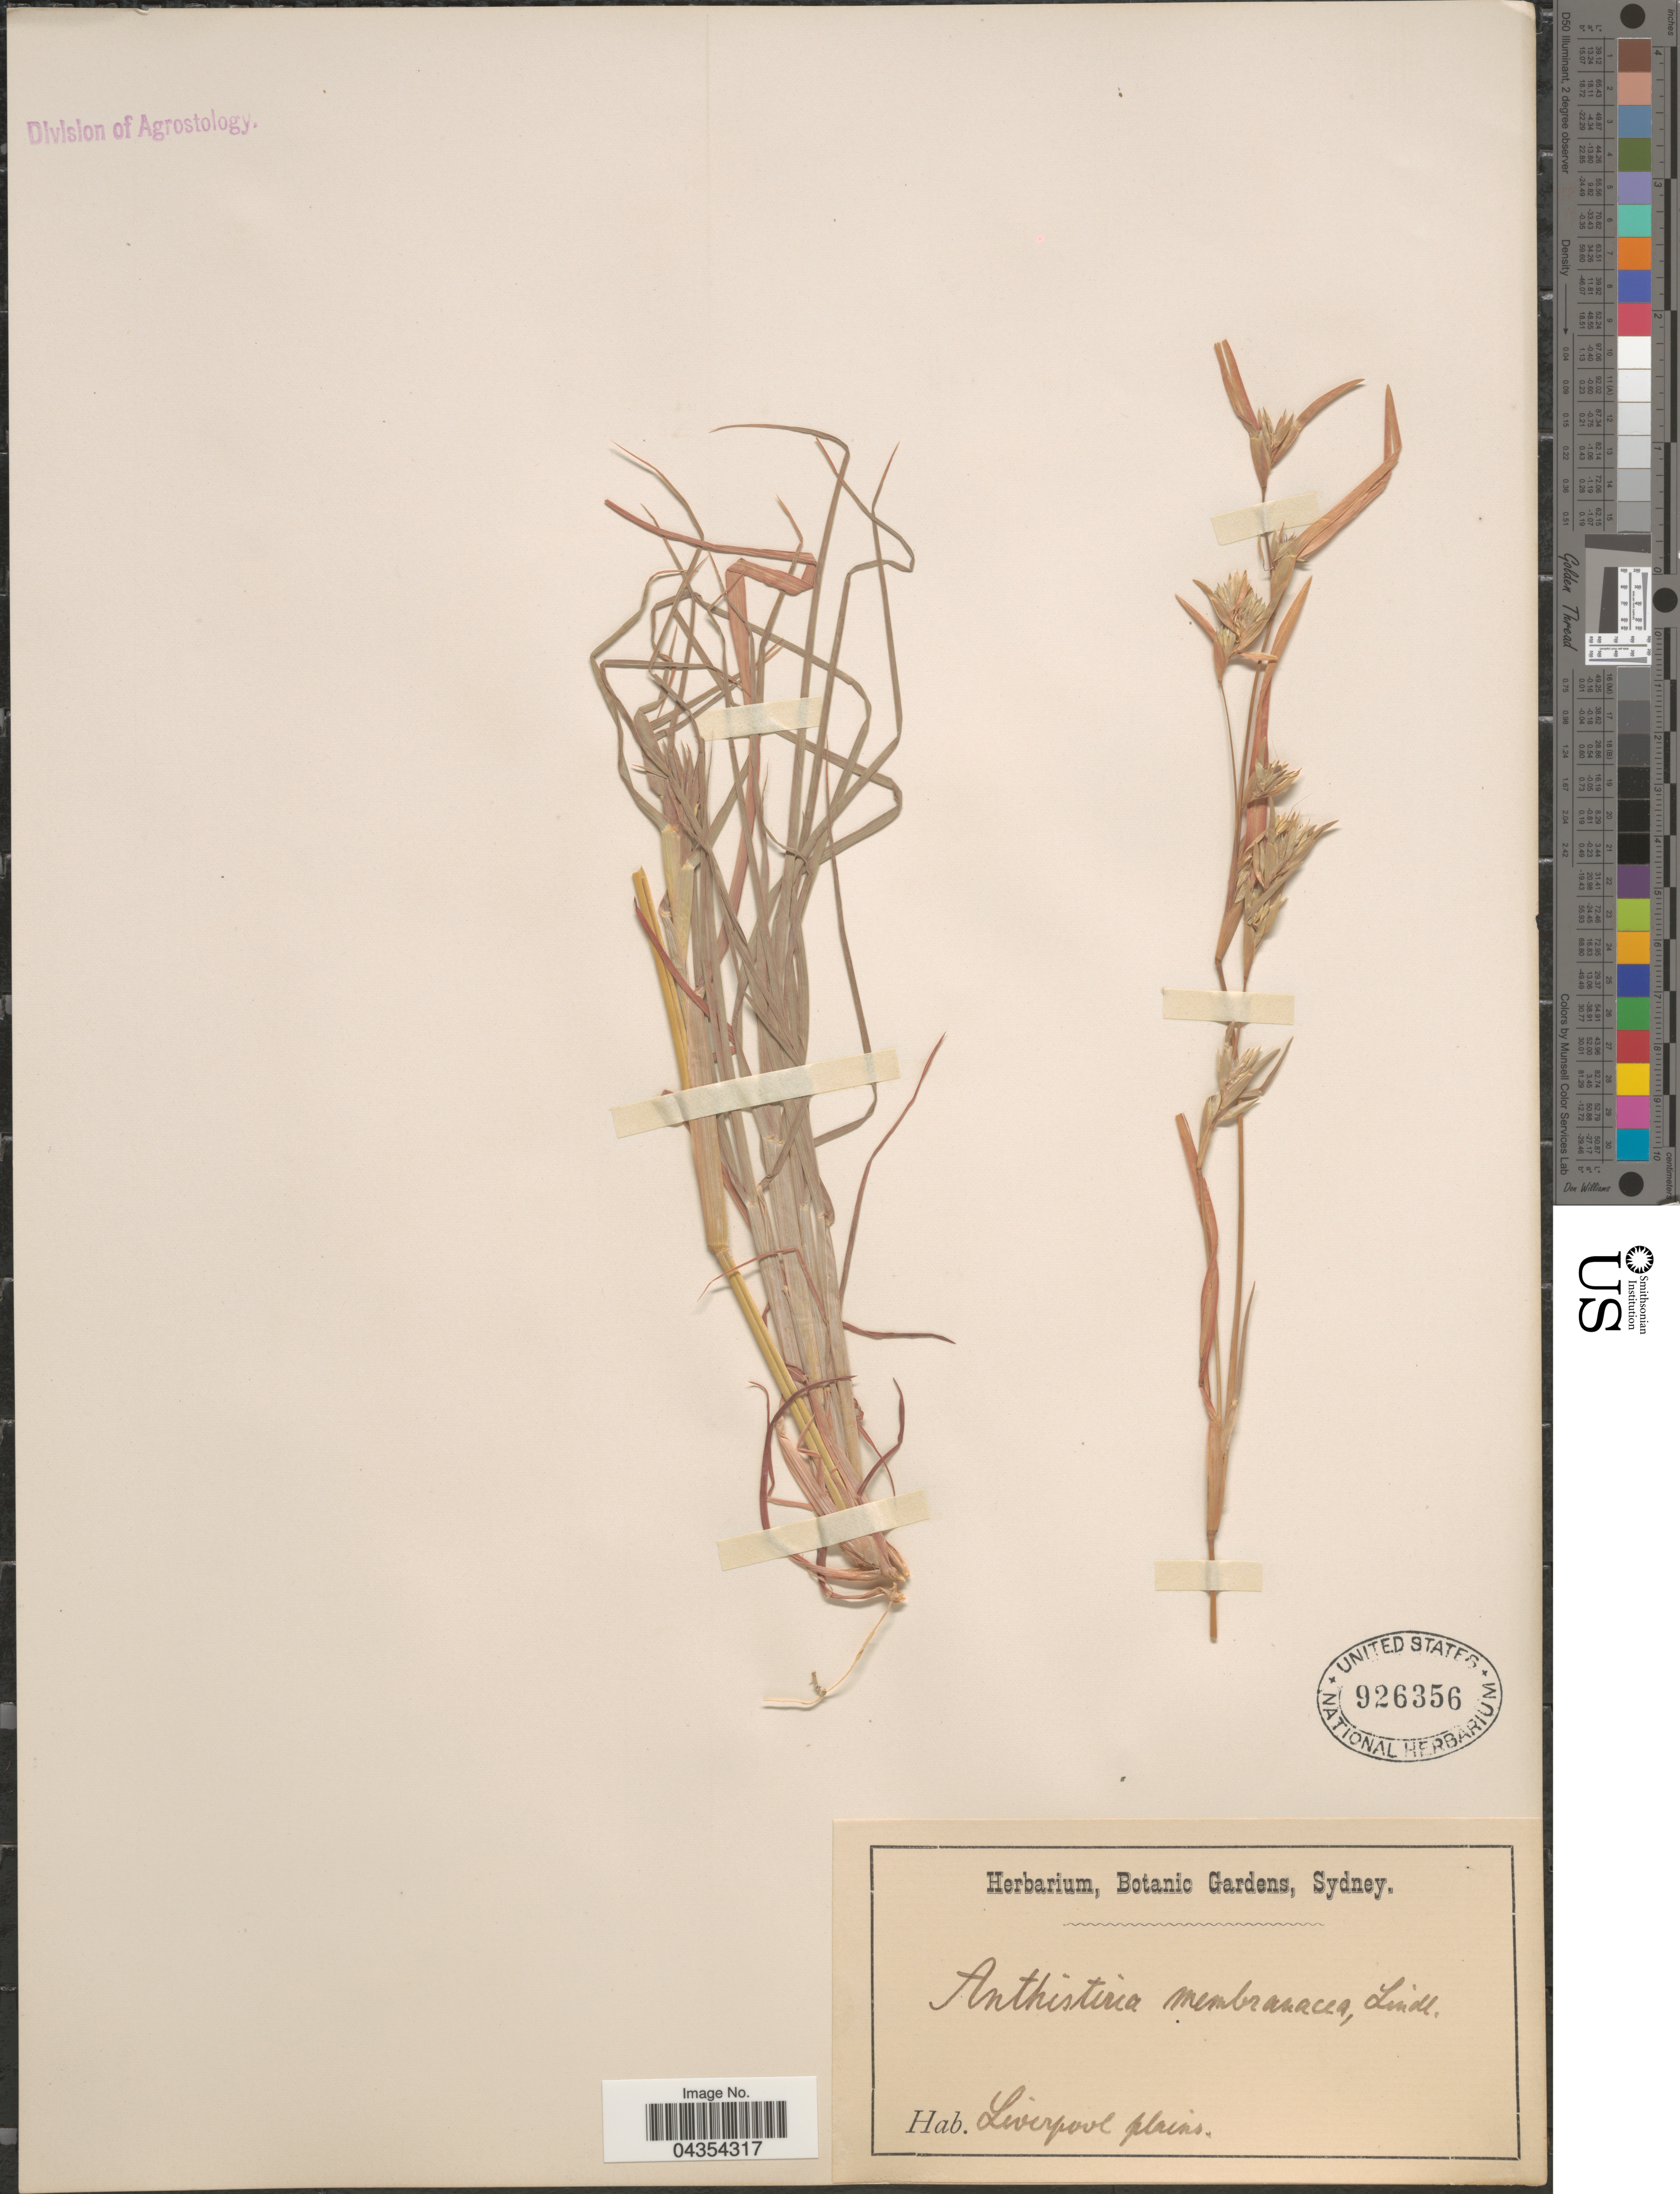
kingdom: Plantae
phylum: Tracheophyta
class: Liliopsida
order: Poales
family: Poaceae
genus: Iseilema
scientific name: Iseilema membranaceum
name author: (Lindl.) Domin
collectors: Herbarium, Botanic Gardens, Sydney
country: Australia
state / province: New South Wales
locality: Liverpool plains.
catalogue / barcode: US 926356